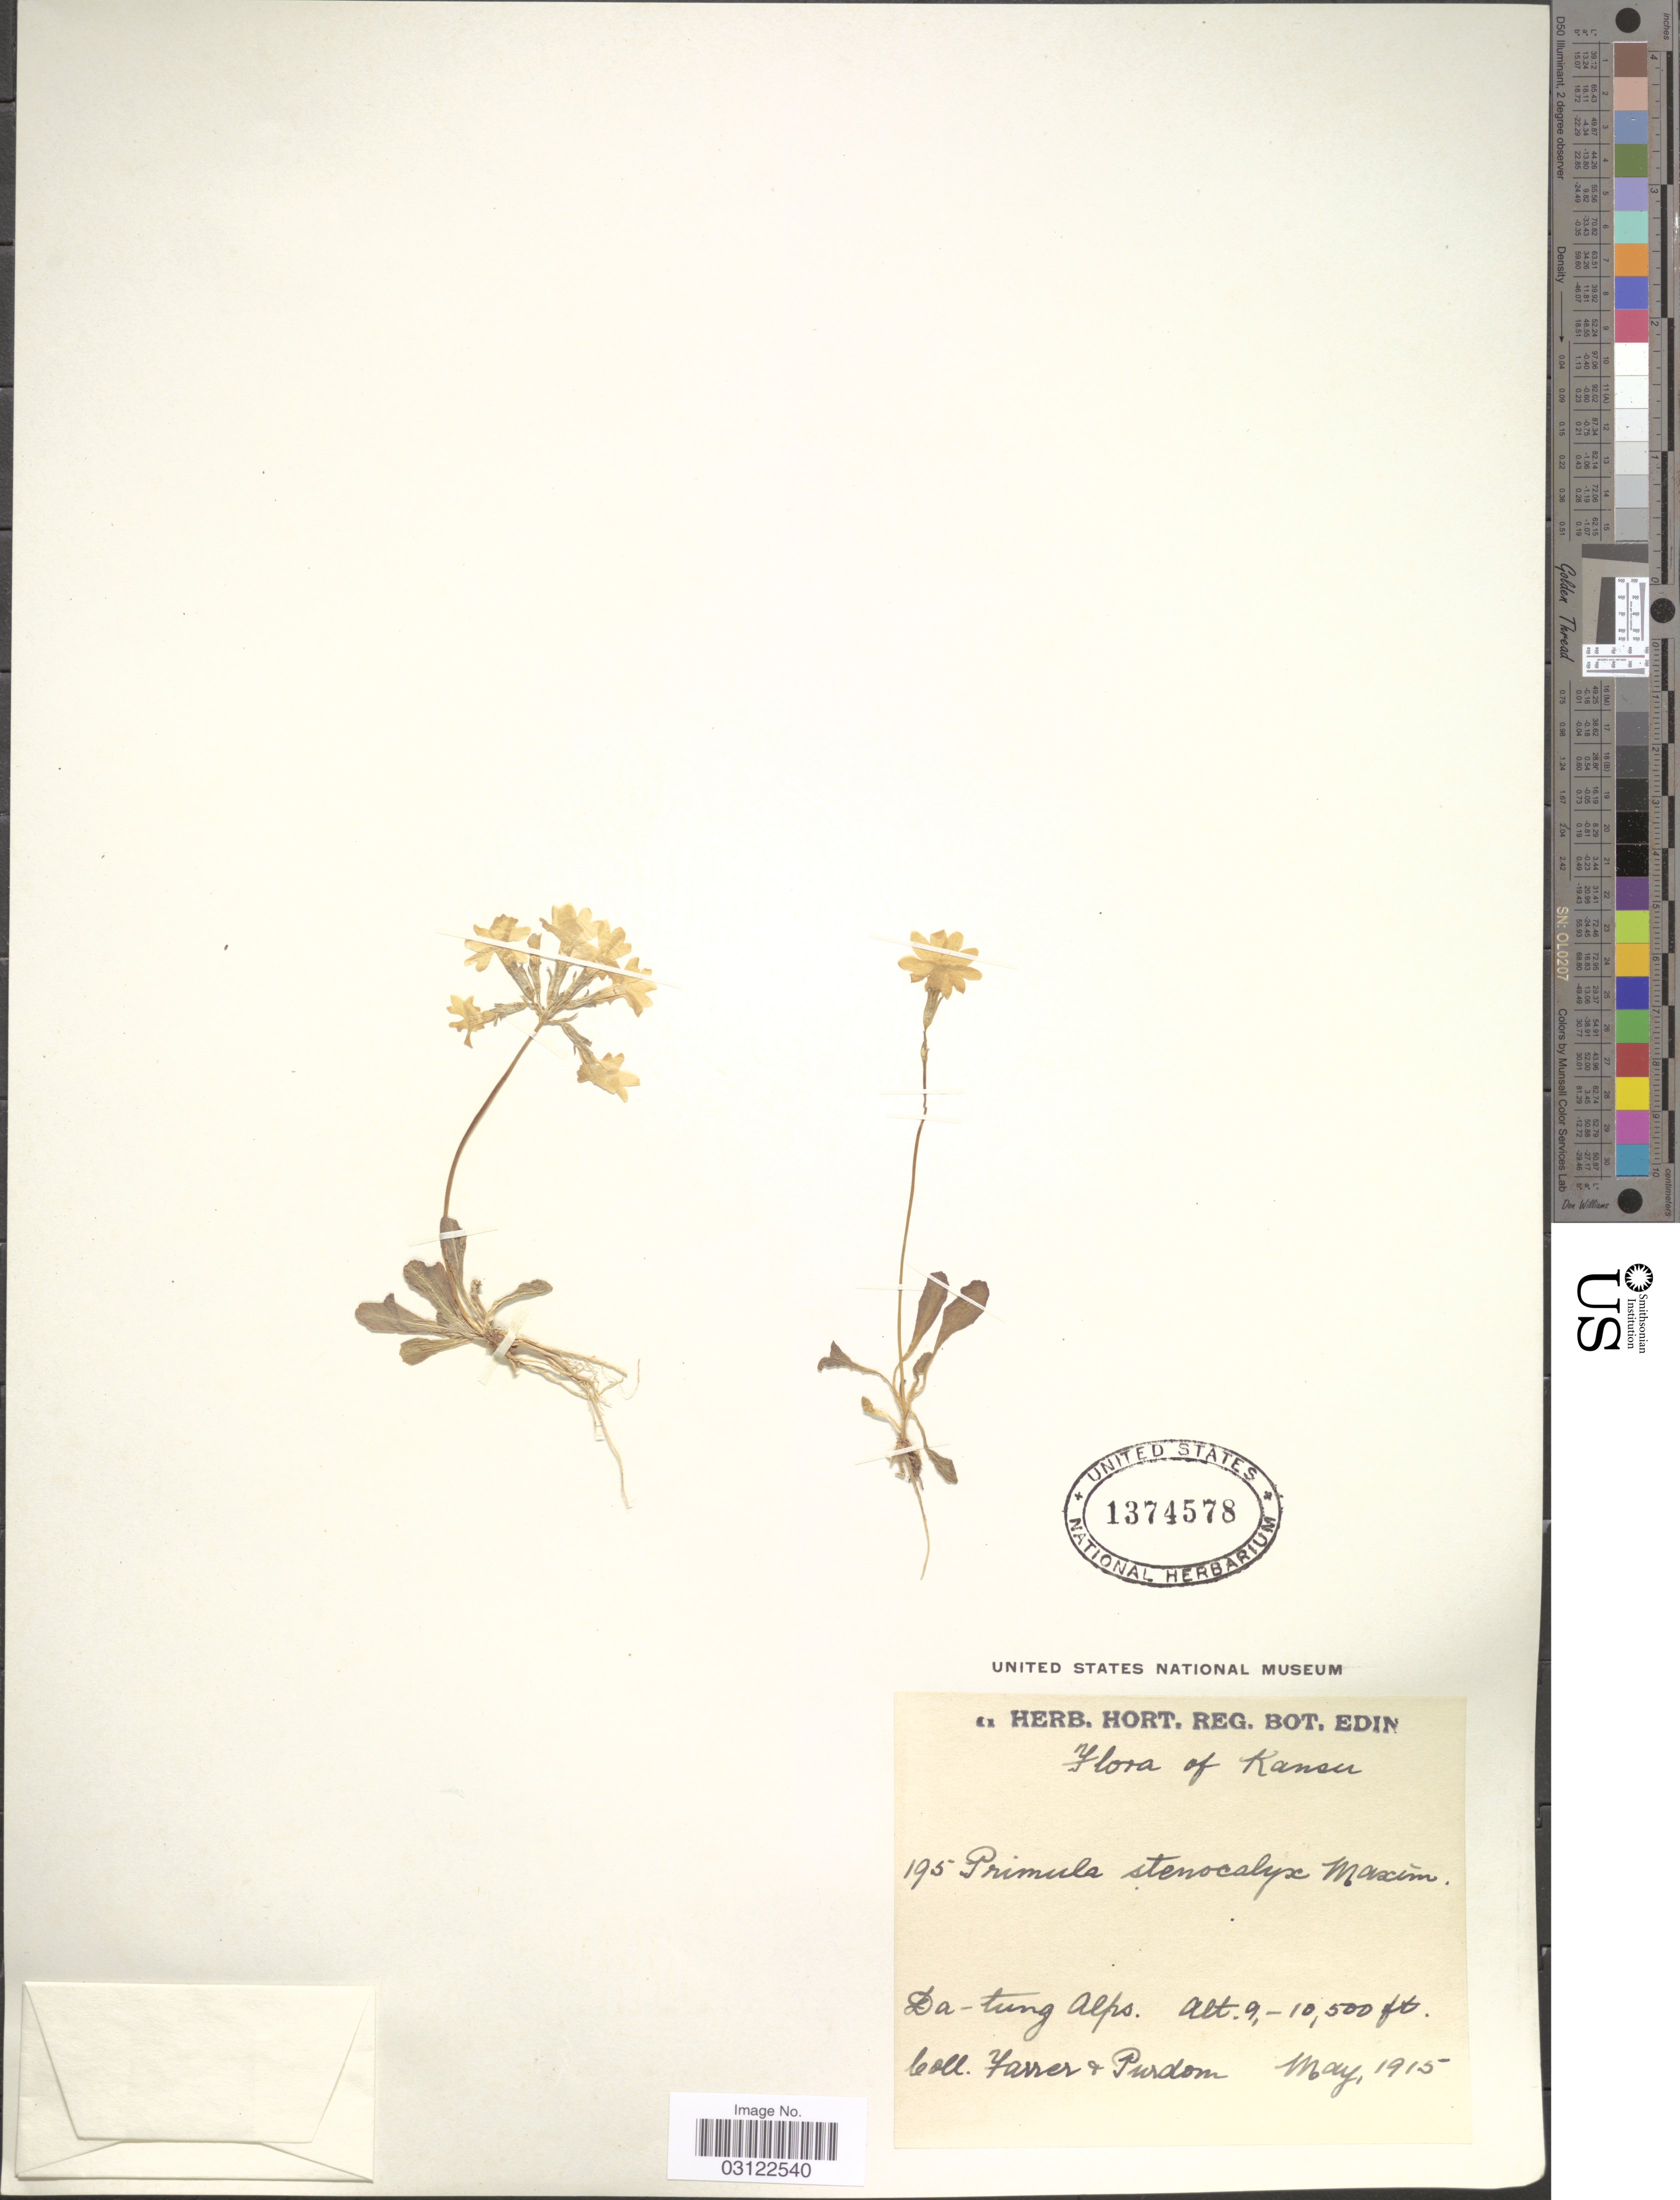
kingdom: Plantae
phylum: Tracheophyta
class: Magnoliopsida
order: Ericales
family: Primulaceae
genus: Primula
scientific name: Primula stenocalyx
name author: Maxim.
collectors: R. Farrer & W. Purdom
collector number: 195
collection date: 1915-05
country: China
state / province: Gansu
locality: Kansu. Da-tung Alps.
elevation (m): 2743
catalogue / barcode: US 1374578